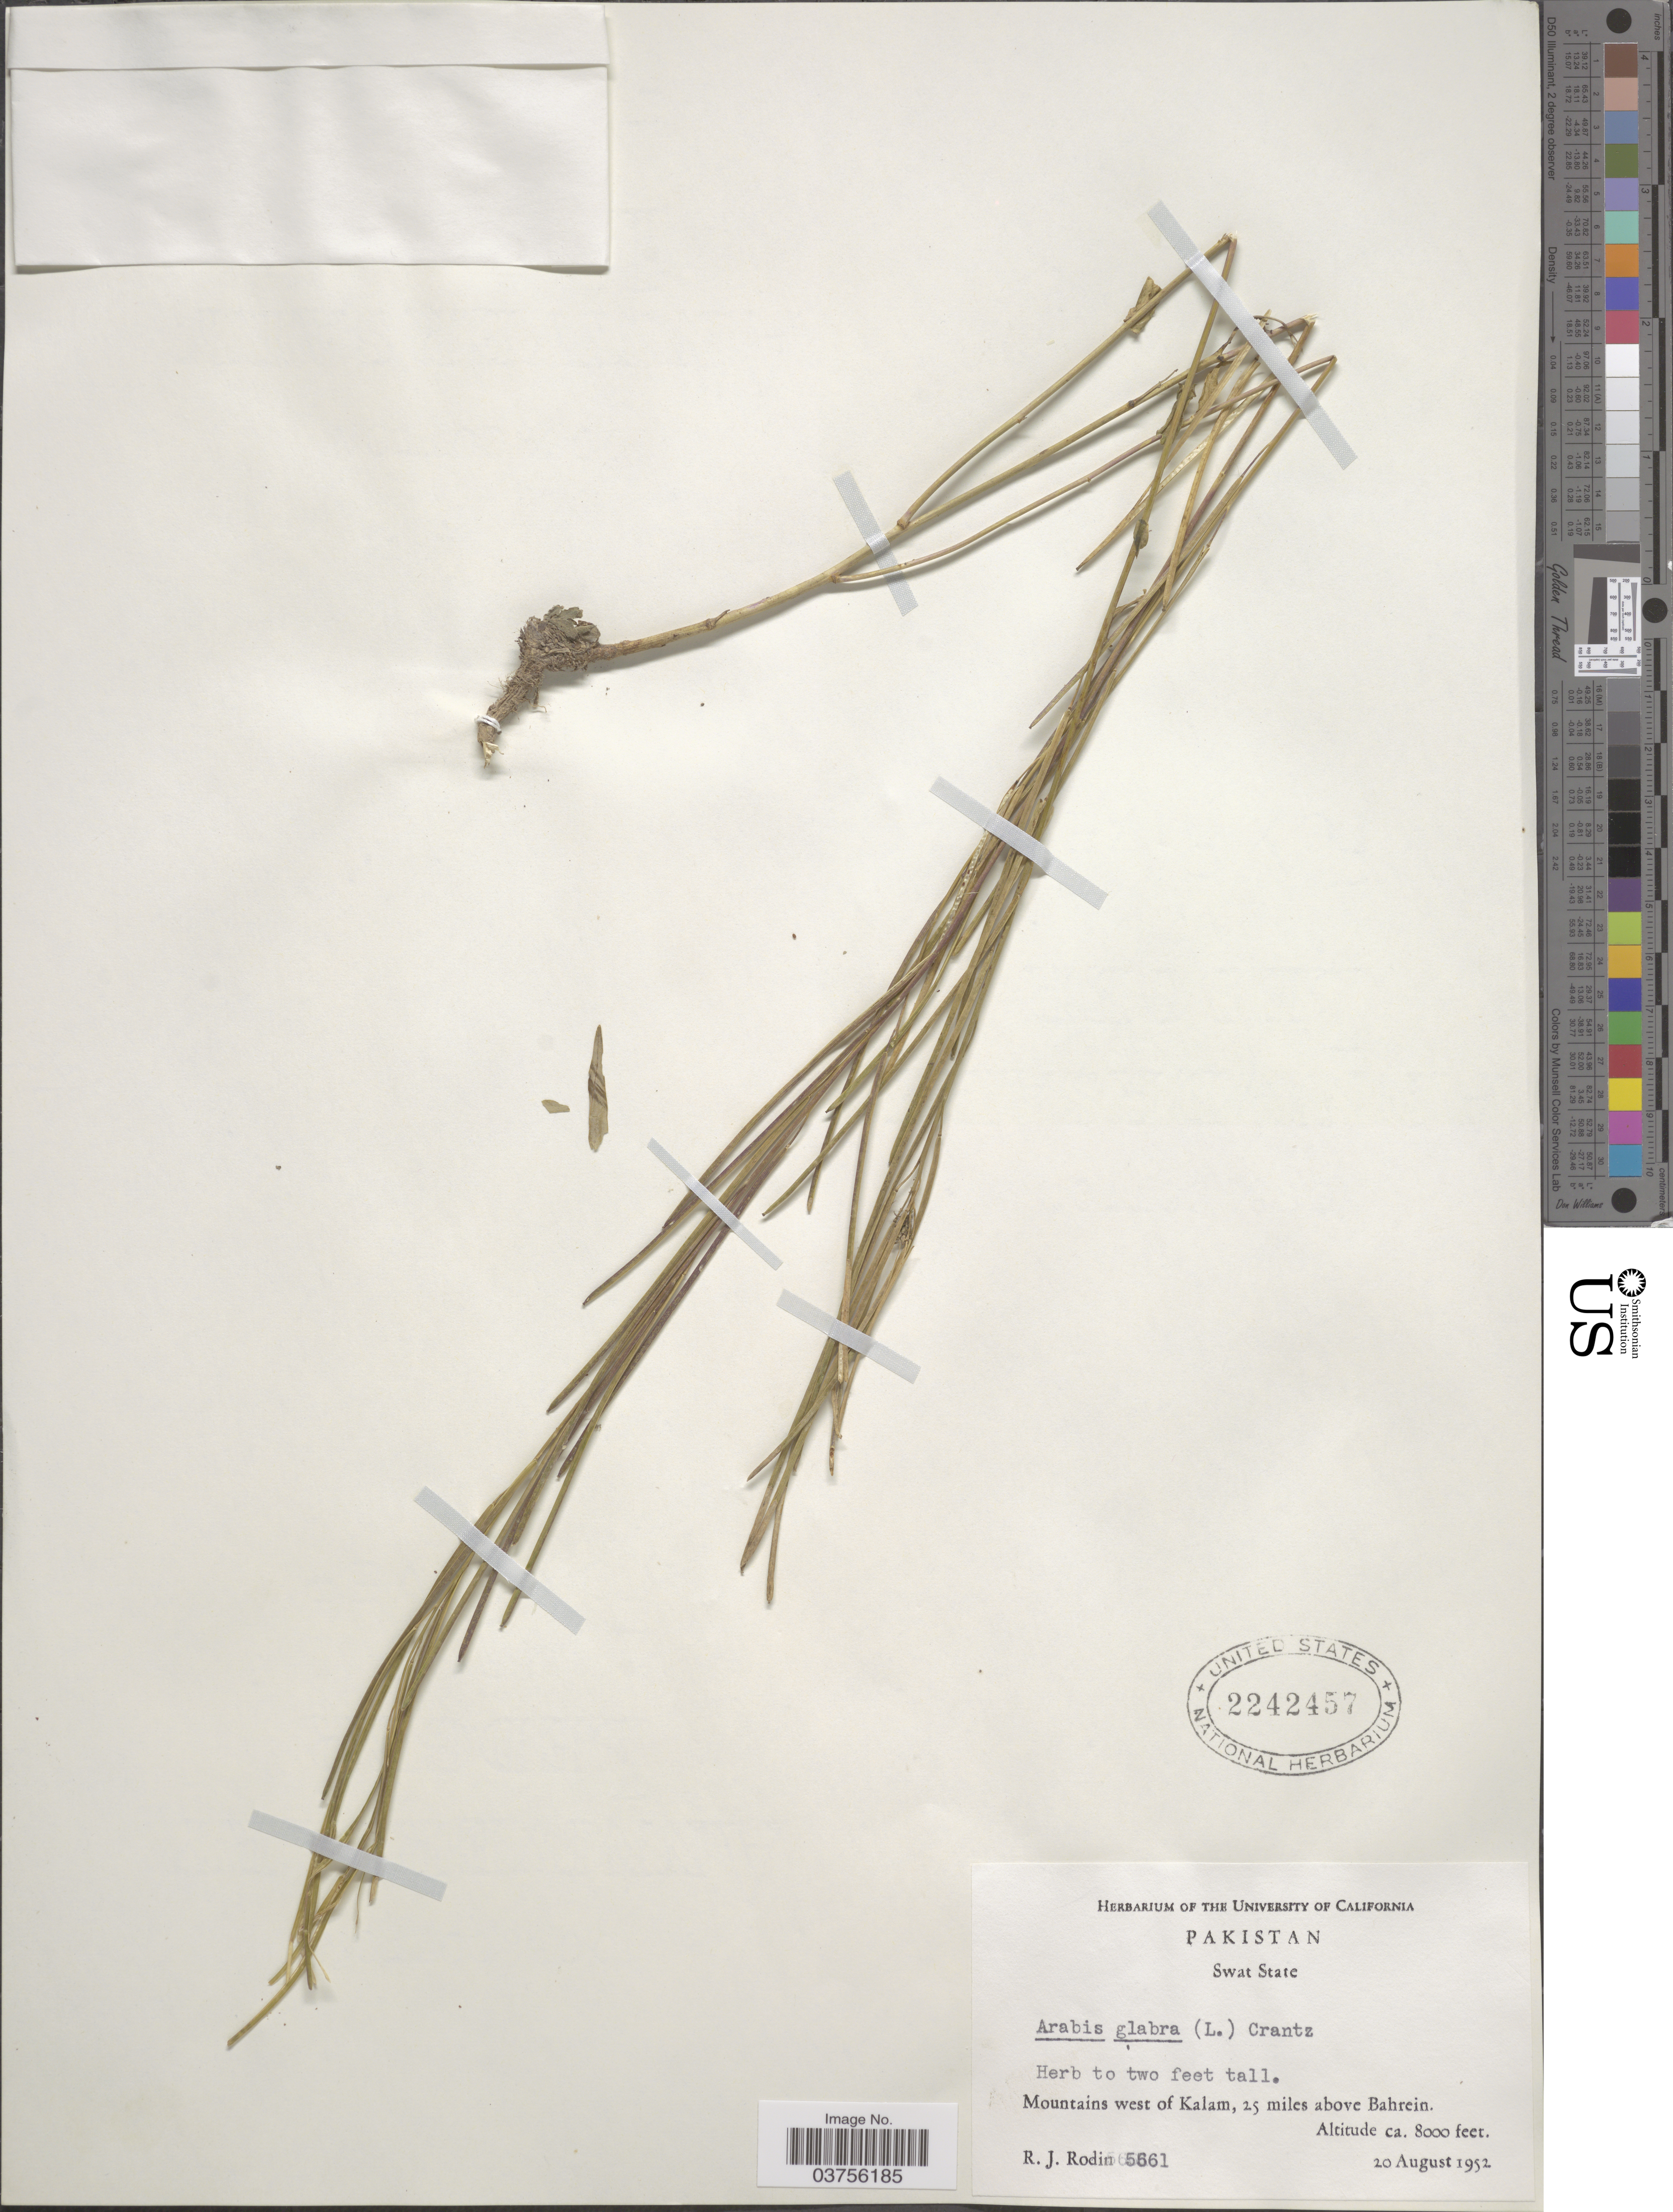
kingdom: Plantae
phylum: Tracheophyta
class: Magnoliopsida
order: Brassicales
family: Brassicaceae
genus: Turritis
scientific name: Turritis glabra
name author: L.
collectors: R. J. Rodin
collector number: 5661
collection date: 1952-08-20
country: Pakistan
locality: Swat State. Mountains west of Kalam, 25 miles above Bahrein.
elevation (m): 2438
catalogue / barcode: US 2242457